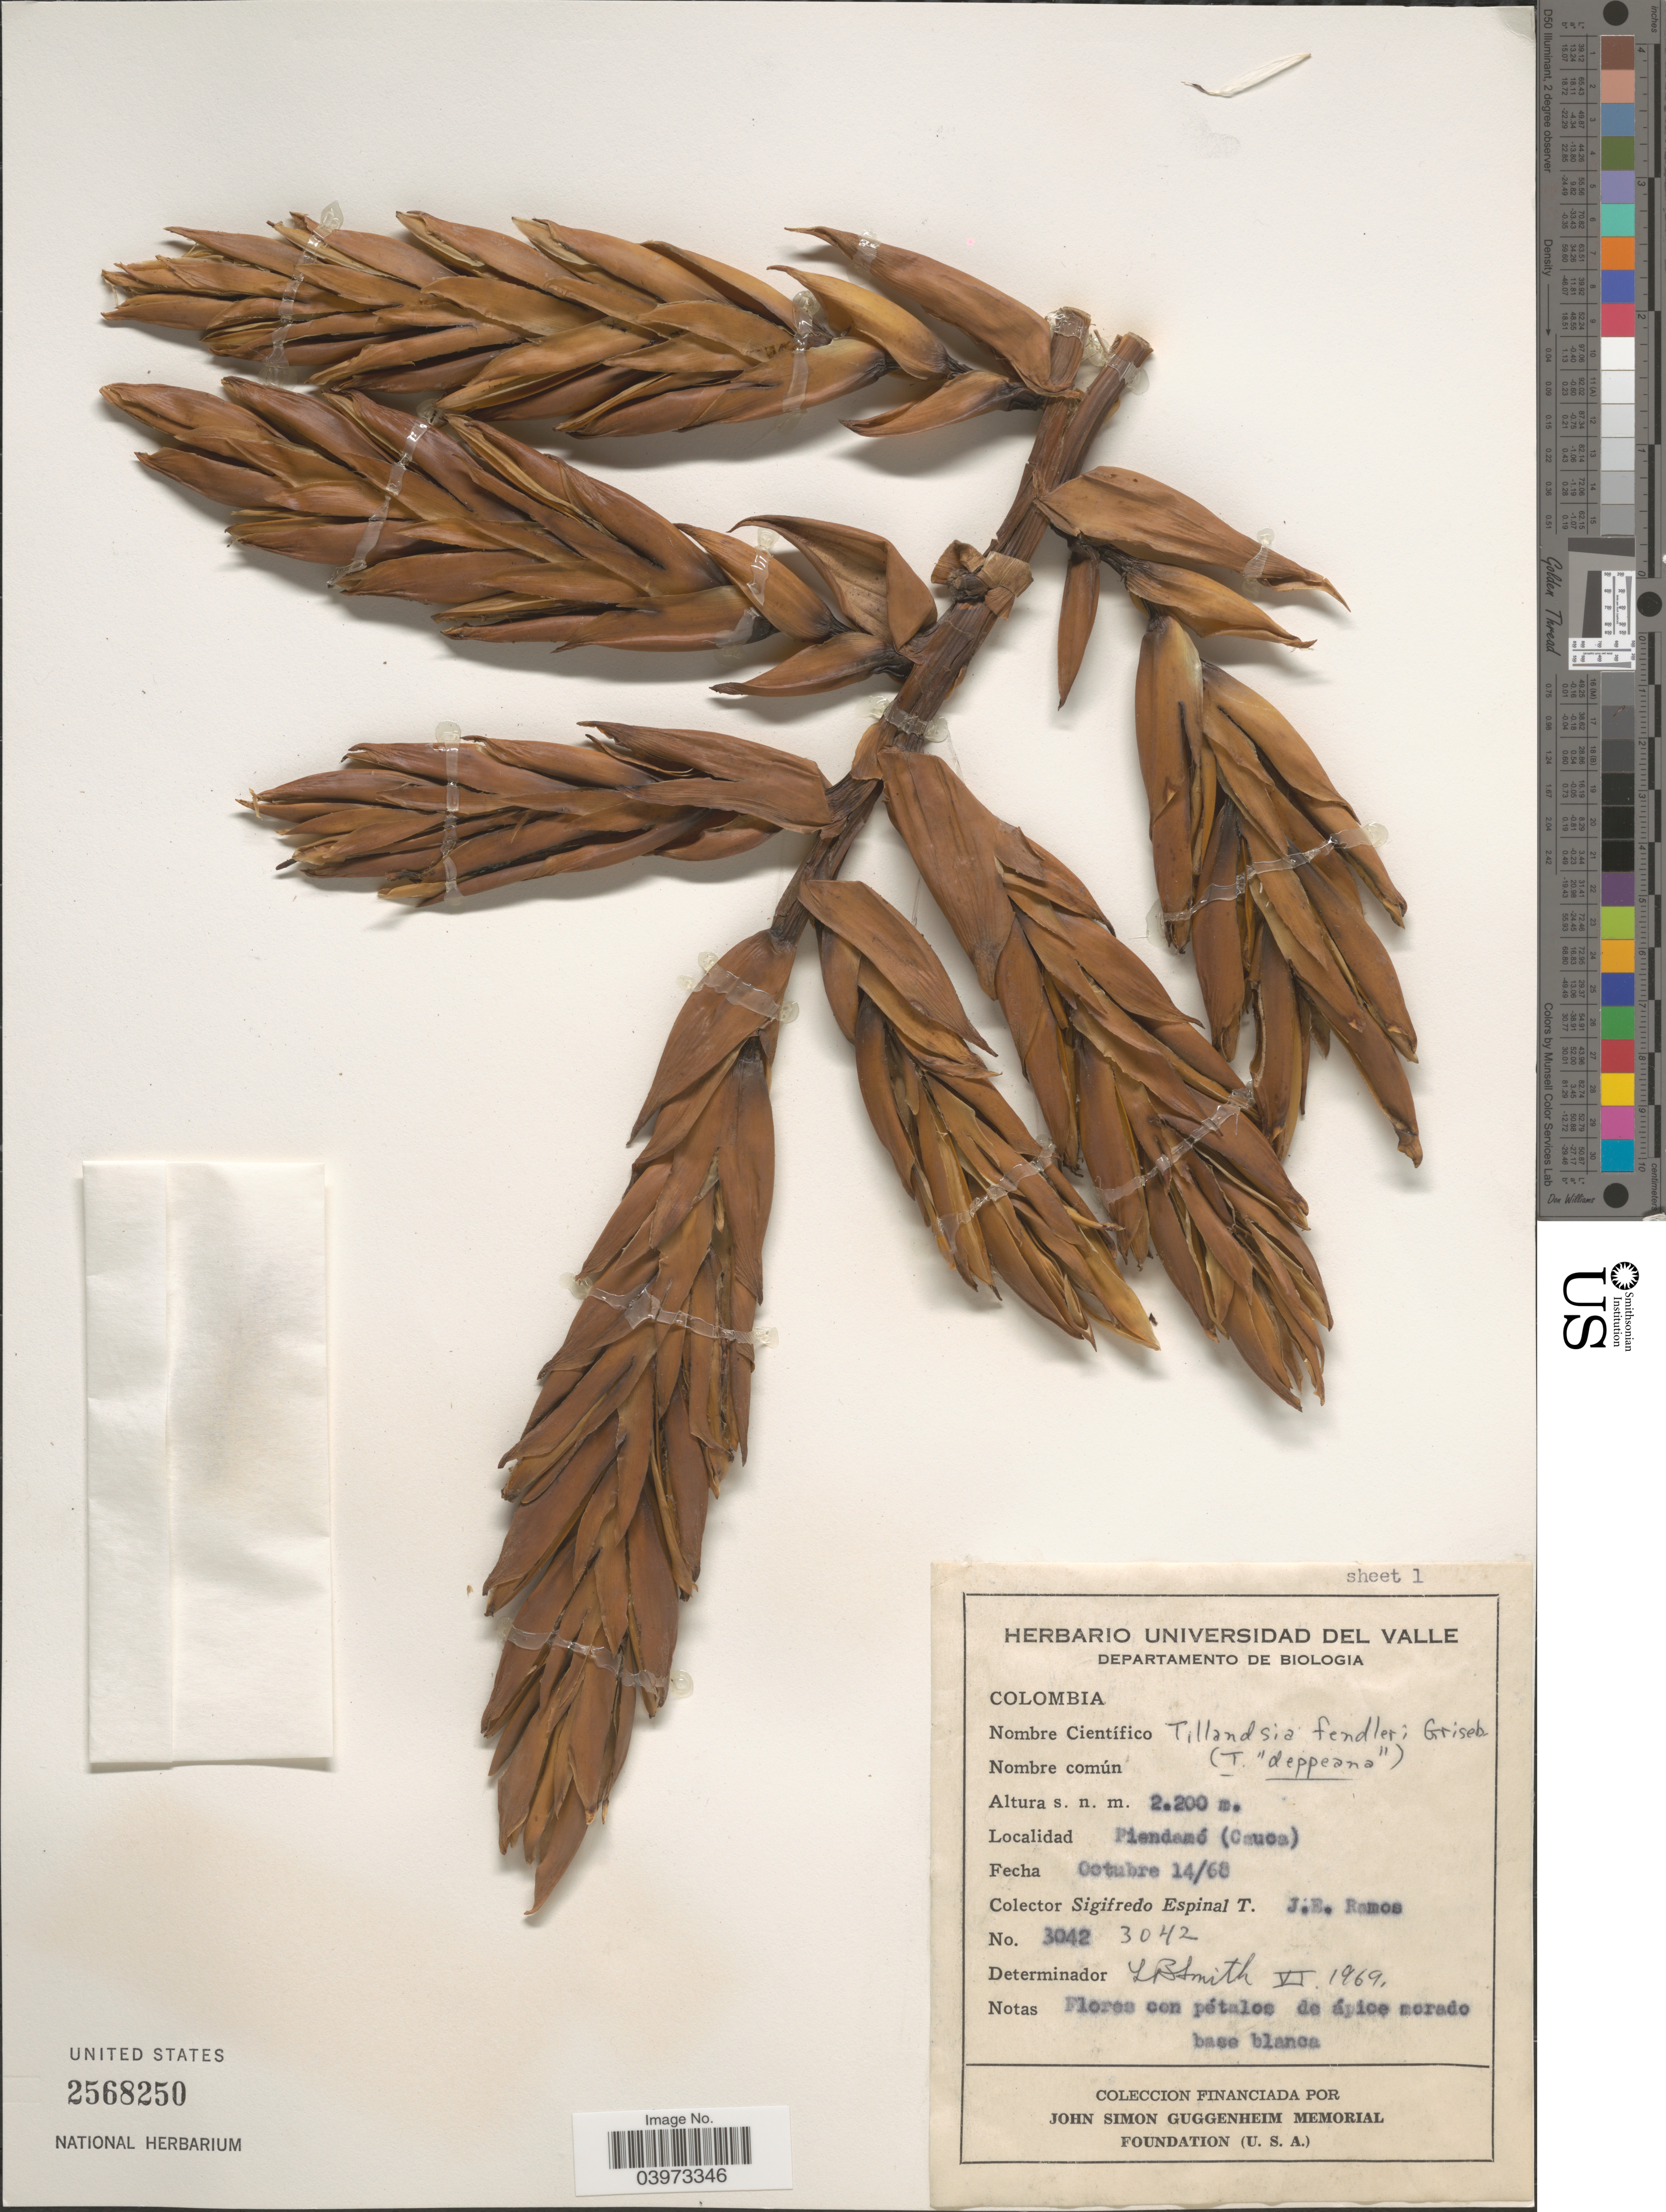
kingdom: Plantae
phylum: Tracheophyta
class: Liliopsida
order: Poales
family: Bromeliaceae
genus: Tillandsia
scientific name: Tillandsia fendleri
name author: Griseb.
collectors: S. T. Espinal & J. E. Ramos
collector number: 3042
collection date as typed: Transcribed d/m/y: 14/10/68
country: Colombia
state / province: Cauca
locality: Piendamó.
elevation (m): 2200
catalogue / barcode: US 2568250